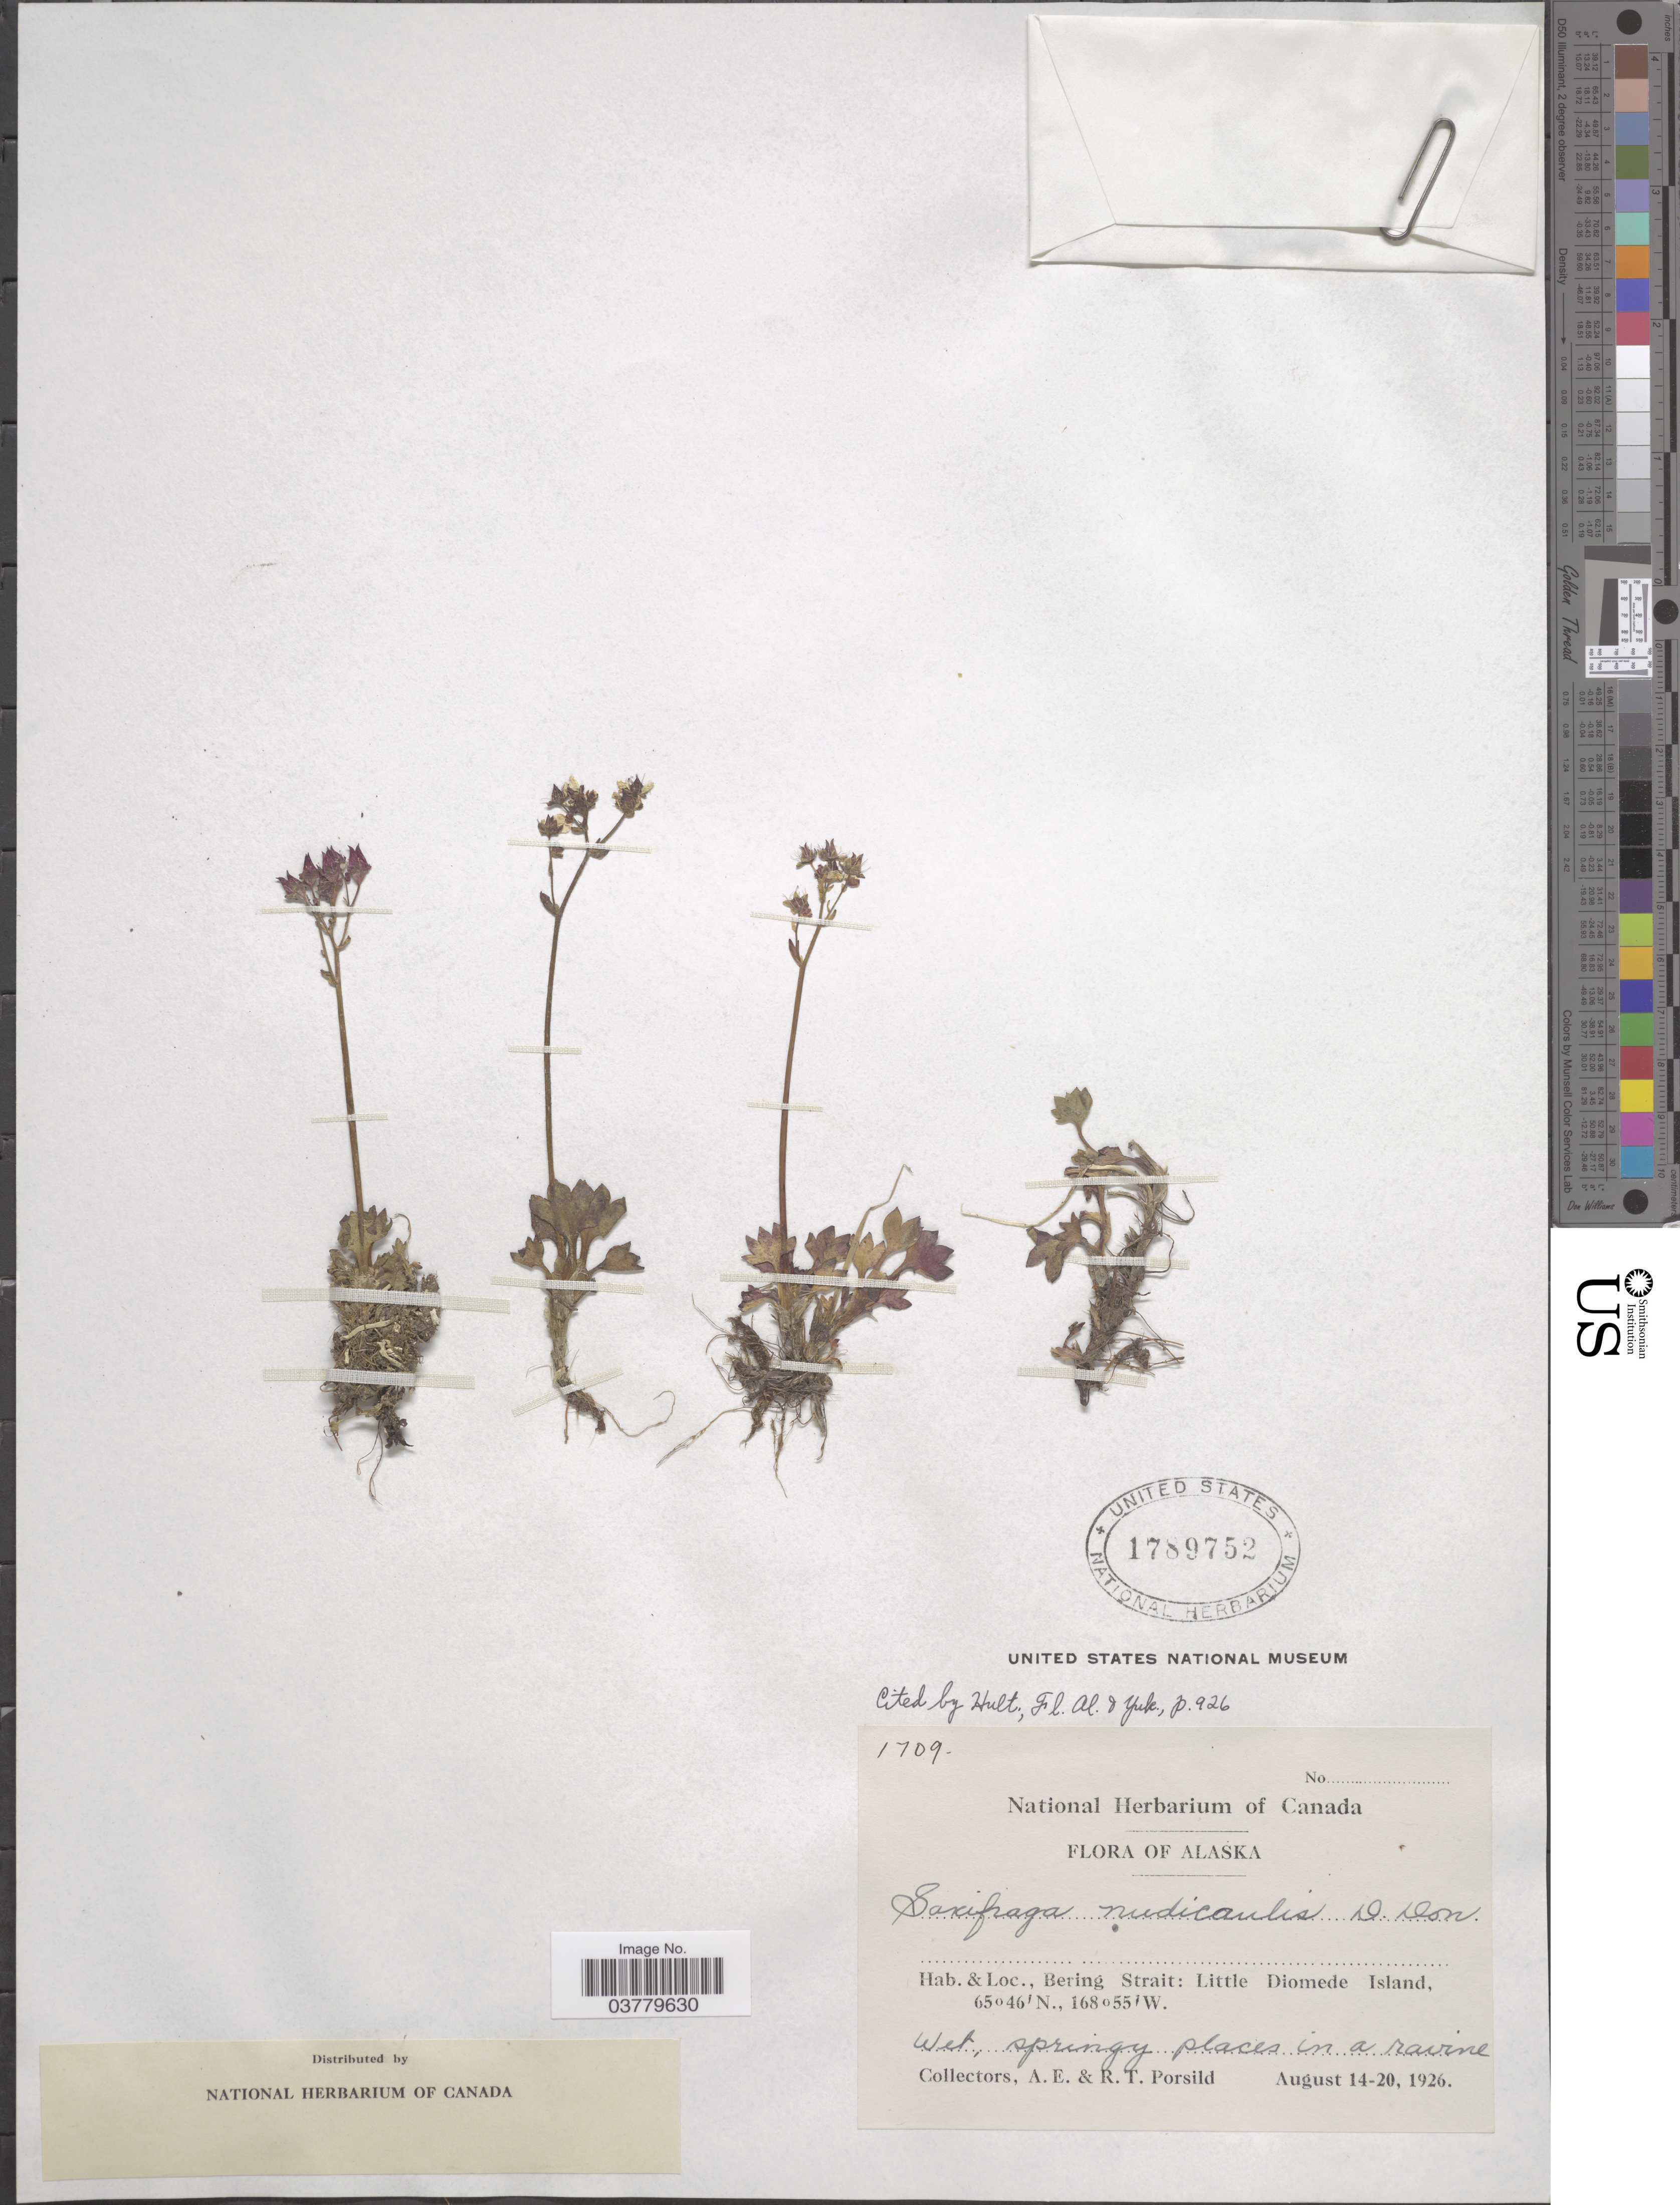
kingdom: Plantae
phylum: Tracheophyta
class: Magnoliopsida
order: Saxifragales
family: Saxifragaceae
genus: Saxifraga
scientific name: Saxifraga nudicaulis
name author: D. Don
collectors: A. E. Porsild & R. T. Porsild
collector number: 1709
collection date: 1926-08-14/1926-08-20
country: United States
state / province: Alaska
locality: Bering Strait: Little Diomede Island.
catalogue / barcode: US 1789752